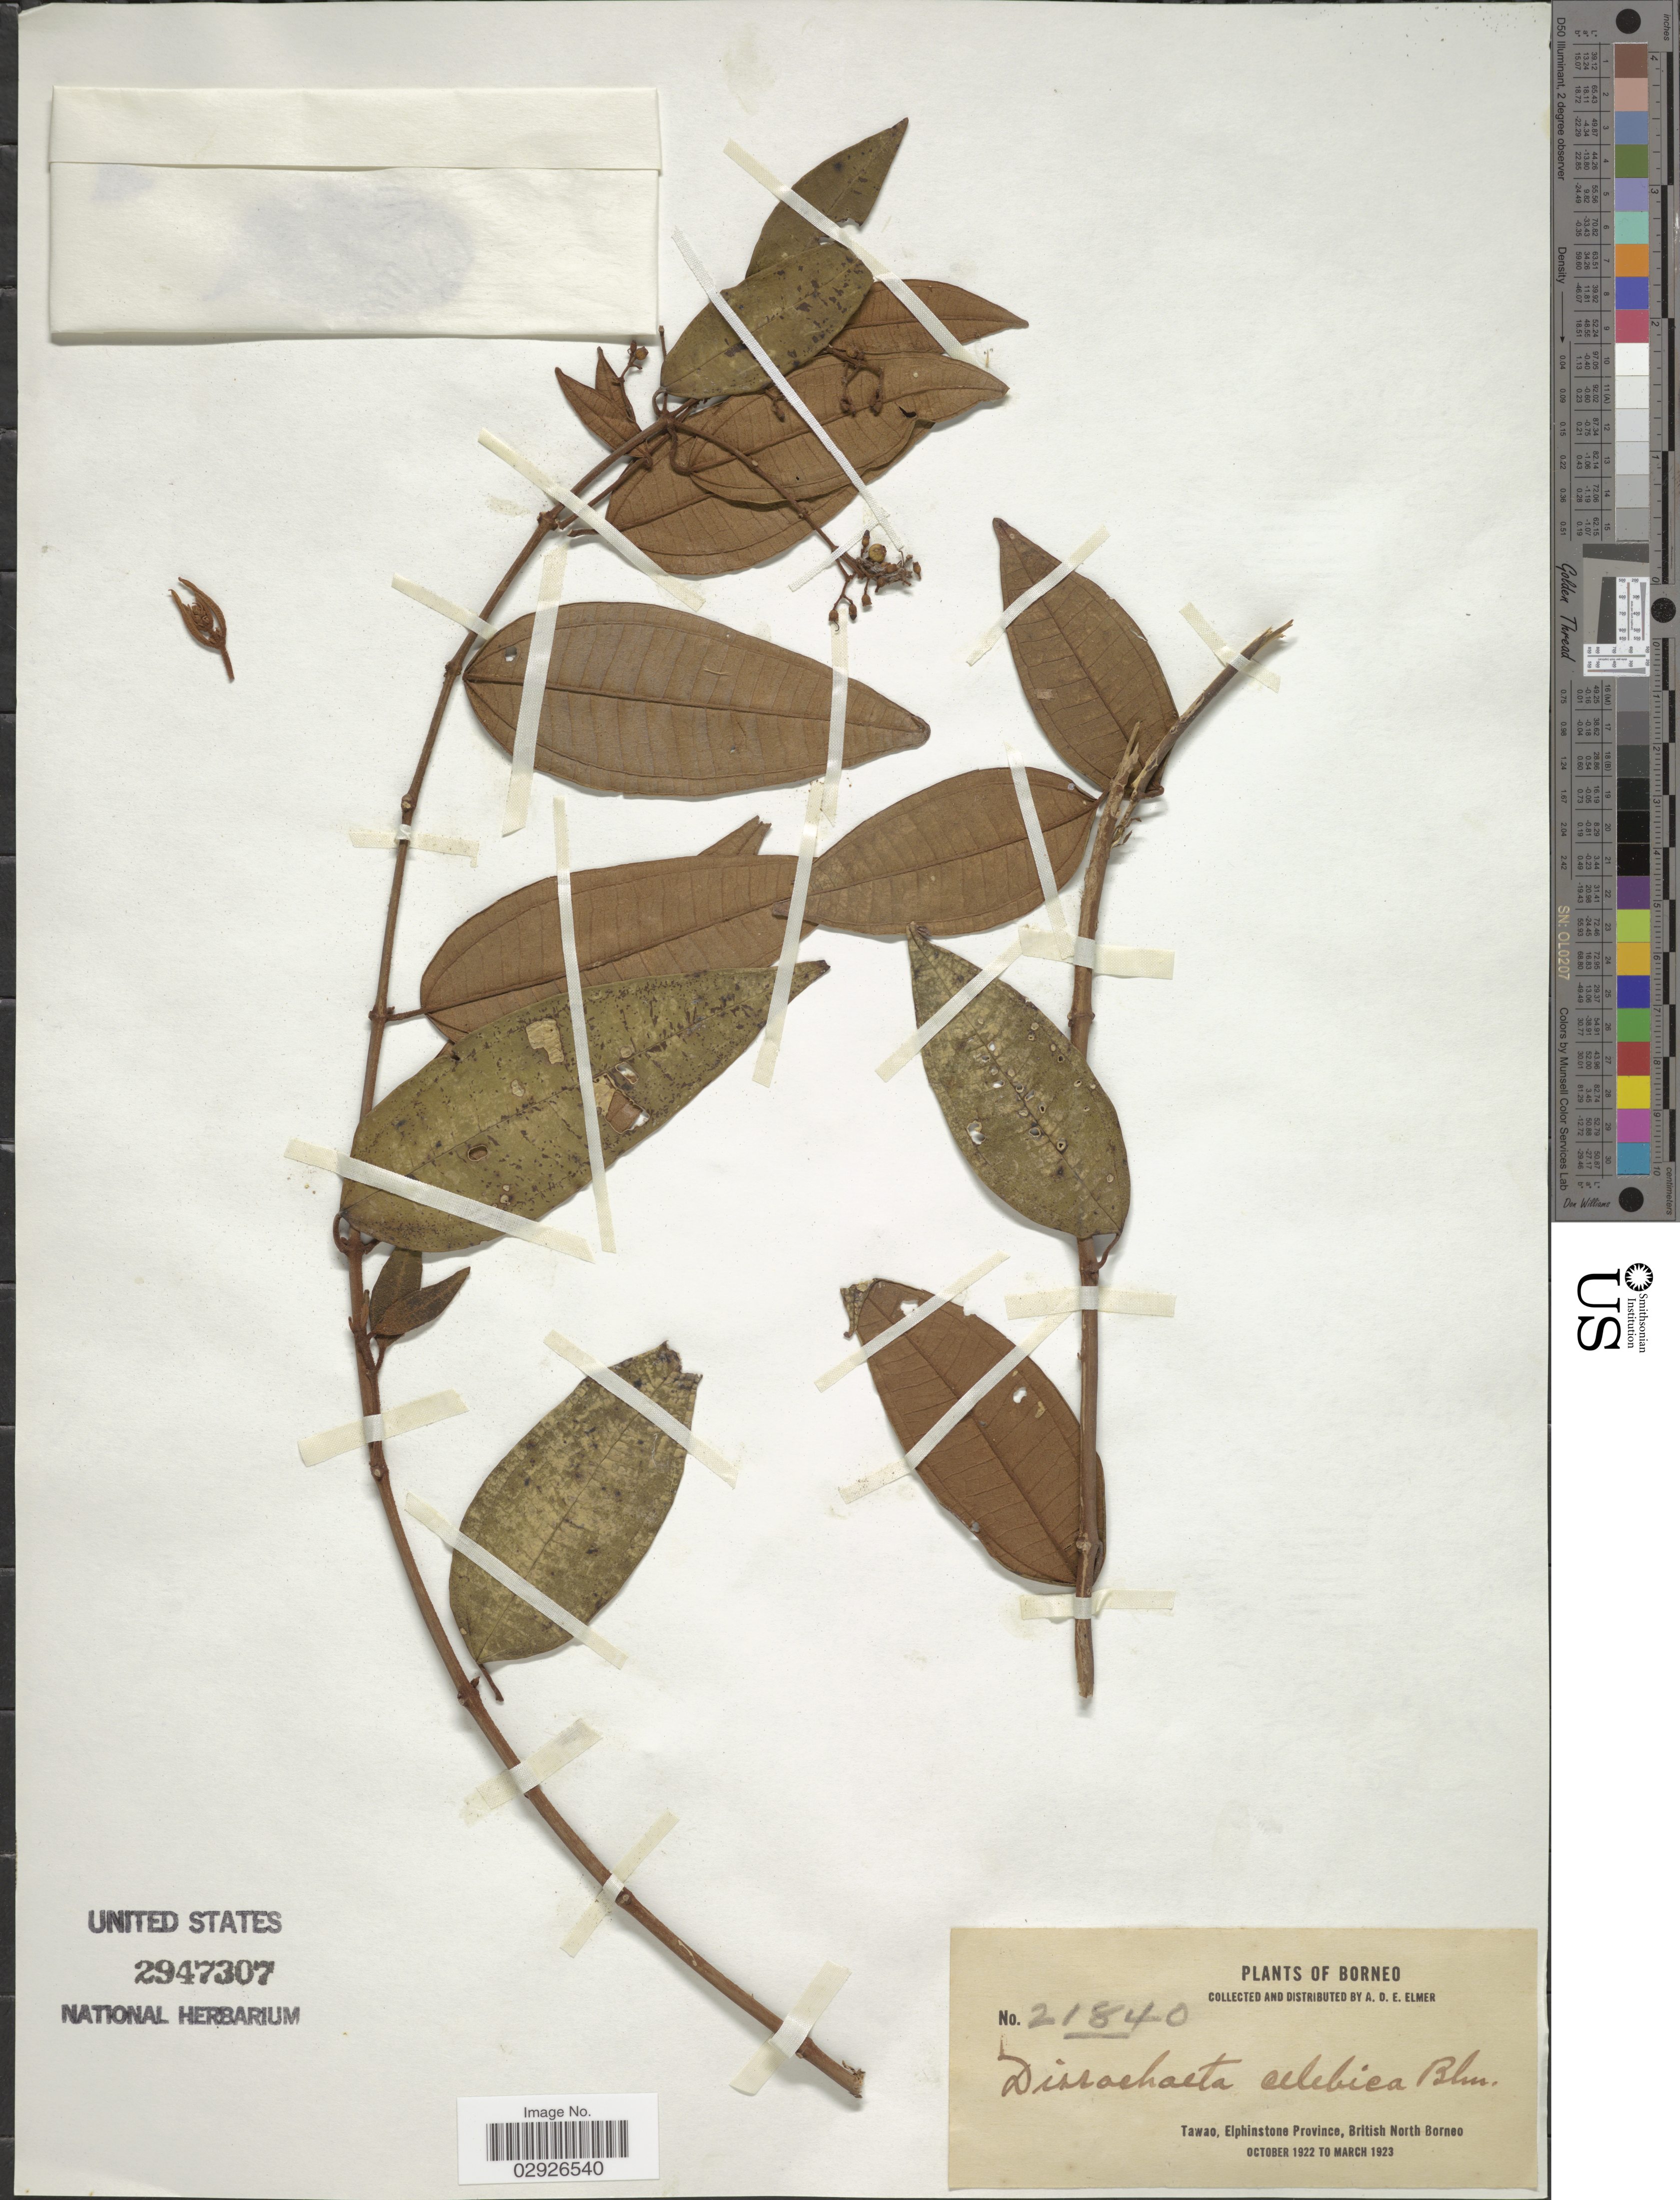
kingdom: Plantae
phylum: Tracheophyta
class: Magnoliopsida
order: Myrtales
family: Melastomataceae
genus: Dissochaeta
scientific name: Dissochaeta celebica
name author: Blume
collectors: A. D. E. Elmer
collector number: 21840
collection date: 1922-10/1923-03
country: Malaysia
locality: Borneo. Tawao, Elphinstone Province, British North Borneo.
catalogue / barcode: US 2947307